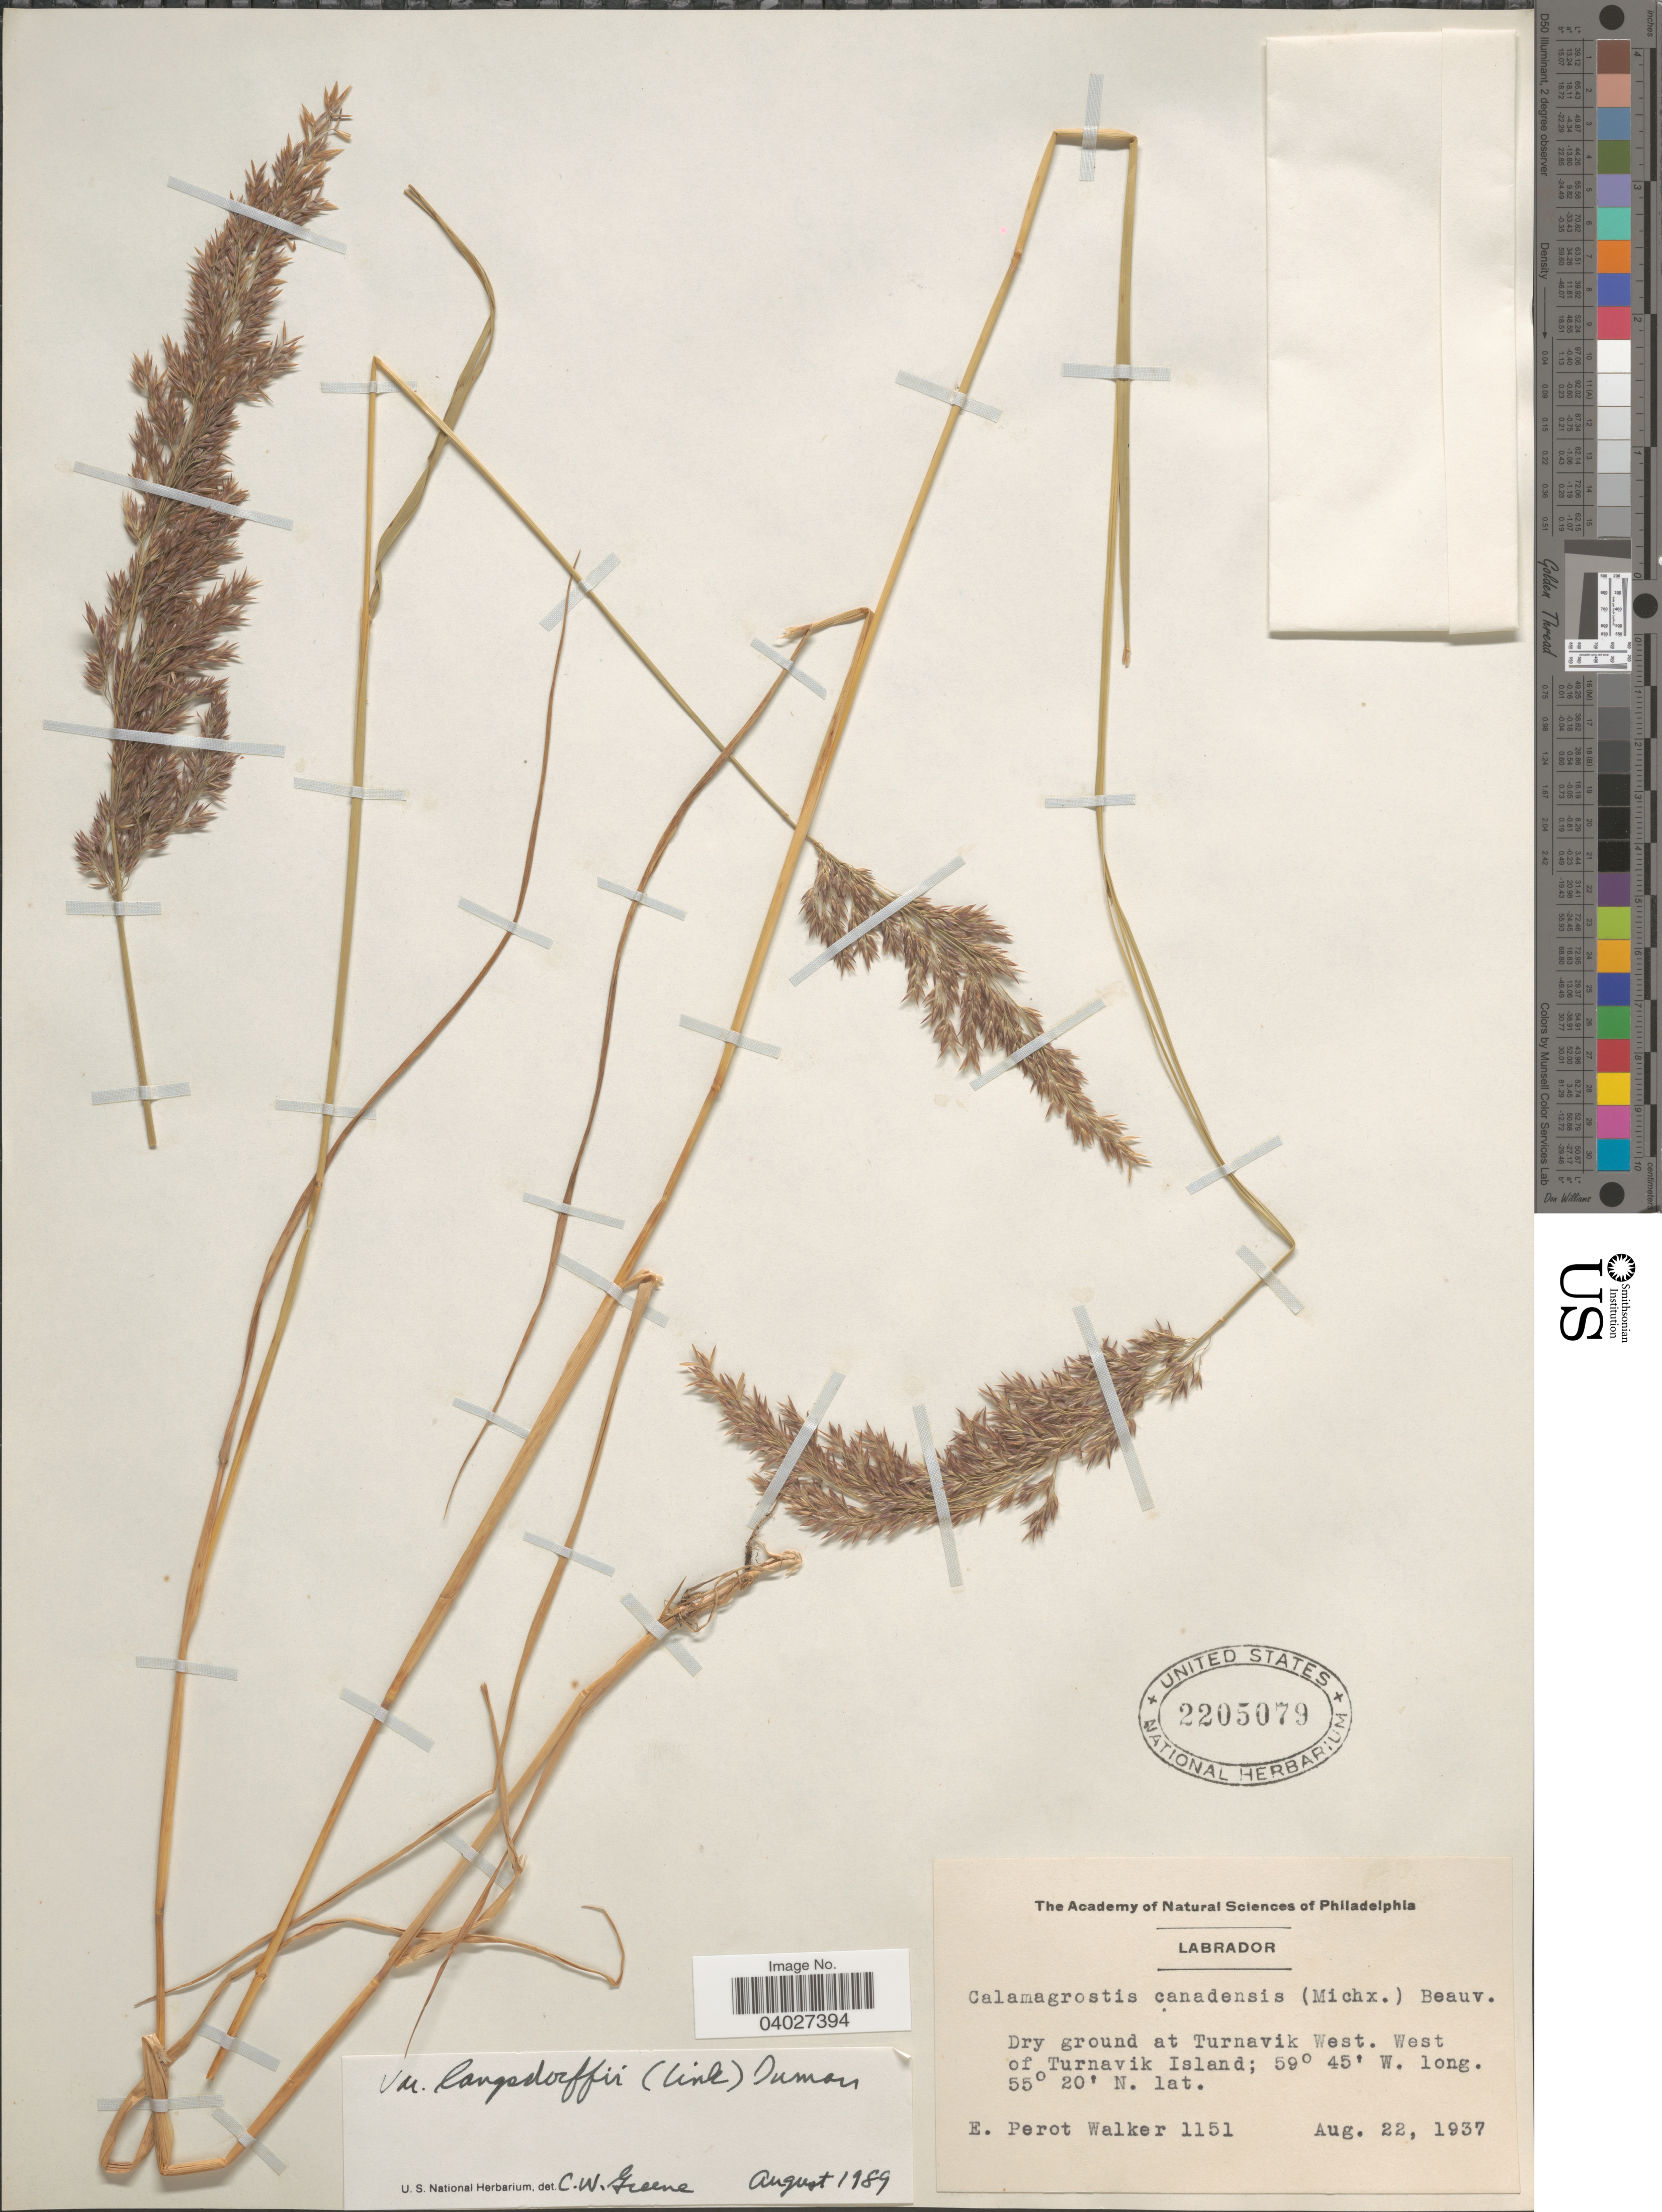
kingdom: Plantae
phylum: Tracheophyta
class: Liliopsida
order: Poales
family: Poaceae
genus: Calamagrostis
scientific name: Calamagrostis canadensis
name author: (Michx.) P. Beauv.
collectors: E. Walker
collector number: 1151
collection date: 1937-08-22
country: Canada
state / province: Newfoundland and Labrador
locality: Labrador. Dry ground at Turnavik West. West of Turnavik Island.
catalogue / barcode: US 2205079